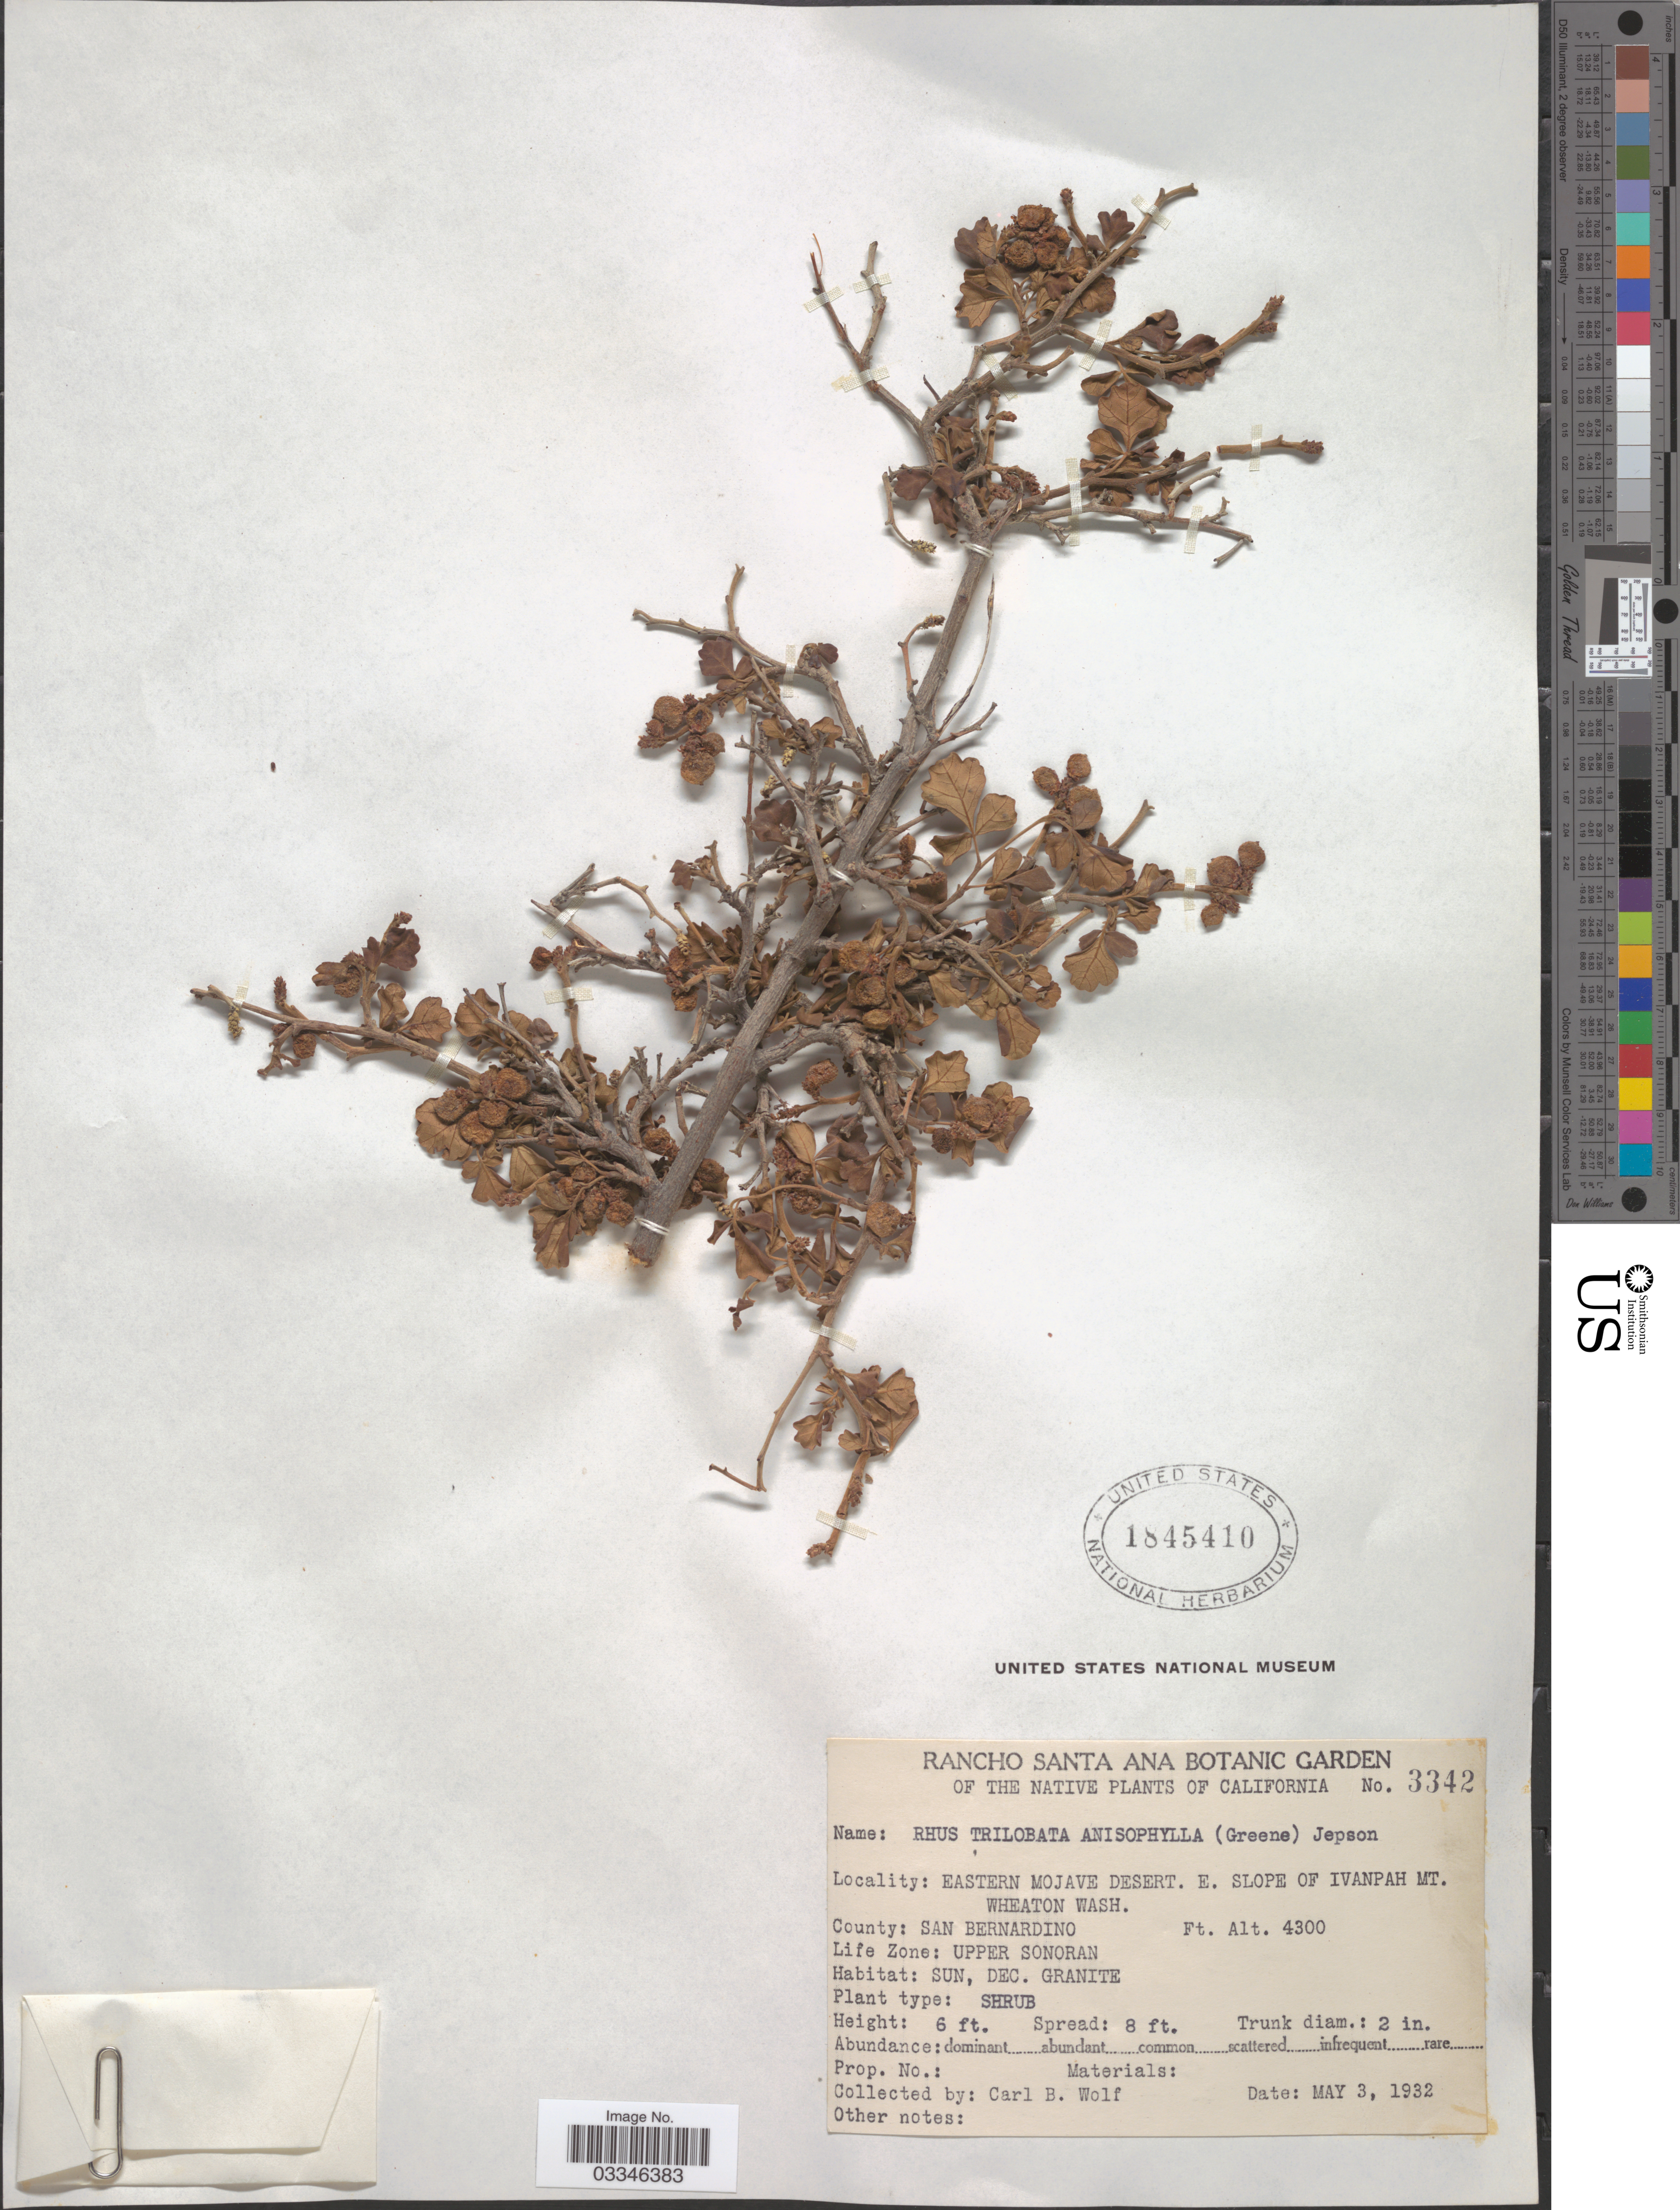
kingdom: Plantae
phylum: Tracheophyta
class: Magnoliopsida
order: Sapindales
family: Anacardiaceae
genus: Rhus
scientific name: Rhus trilobata var. anisophylla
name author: (Greene) Jeps.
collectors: C. B. Wolf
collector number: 3342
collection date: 1932-05-03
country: United States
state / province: California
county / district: San Bernardino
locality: Eastern Mojave Desert. E. slope of Ivanpah Mt. Wheaton Wash. County: San Bernardino. Life Zone: Upper Sonoran.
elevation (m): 1311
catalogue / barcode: US 1845410